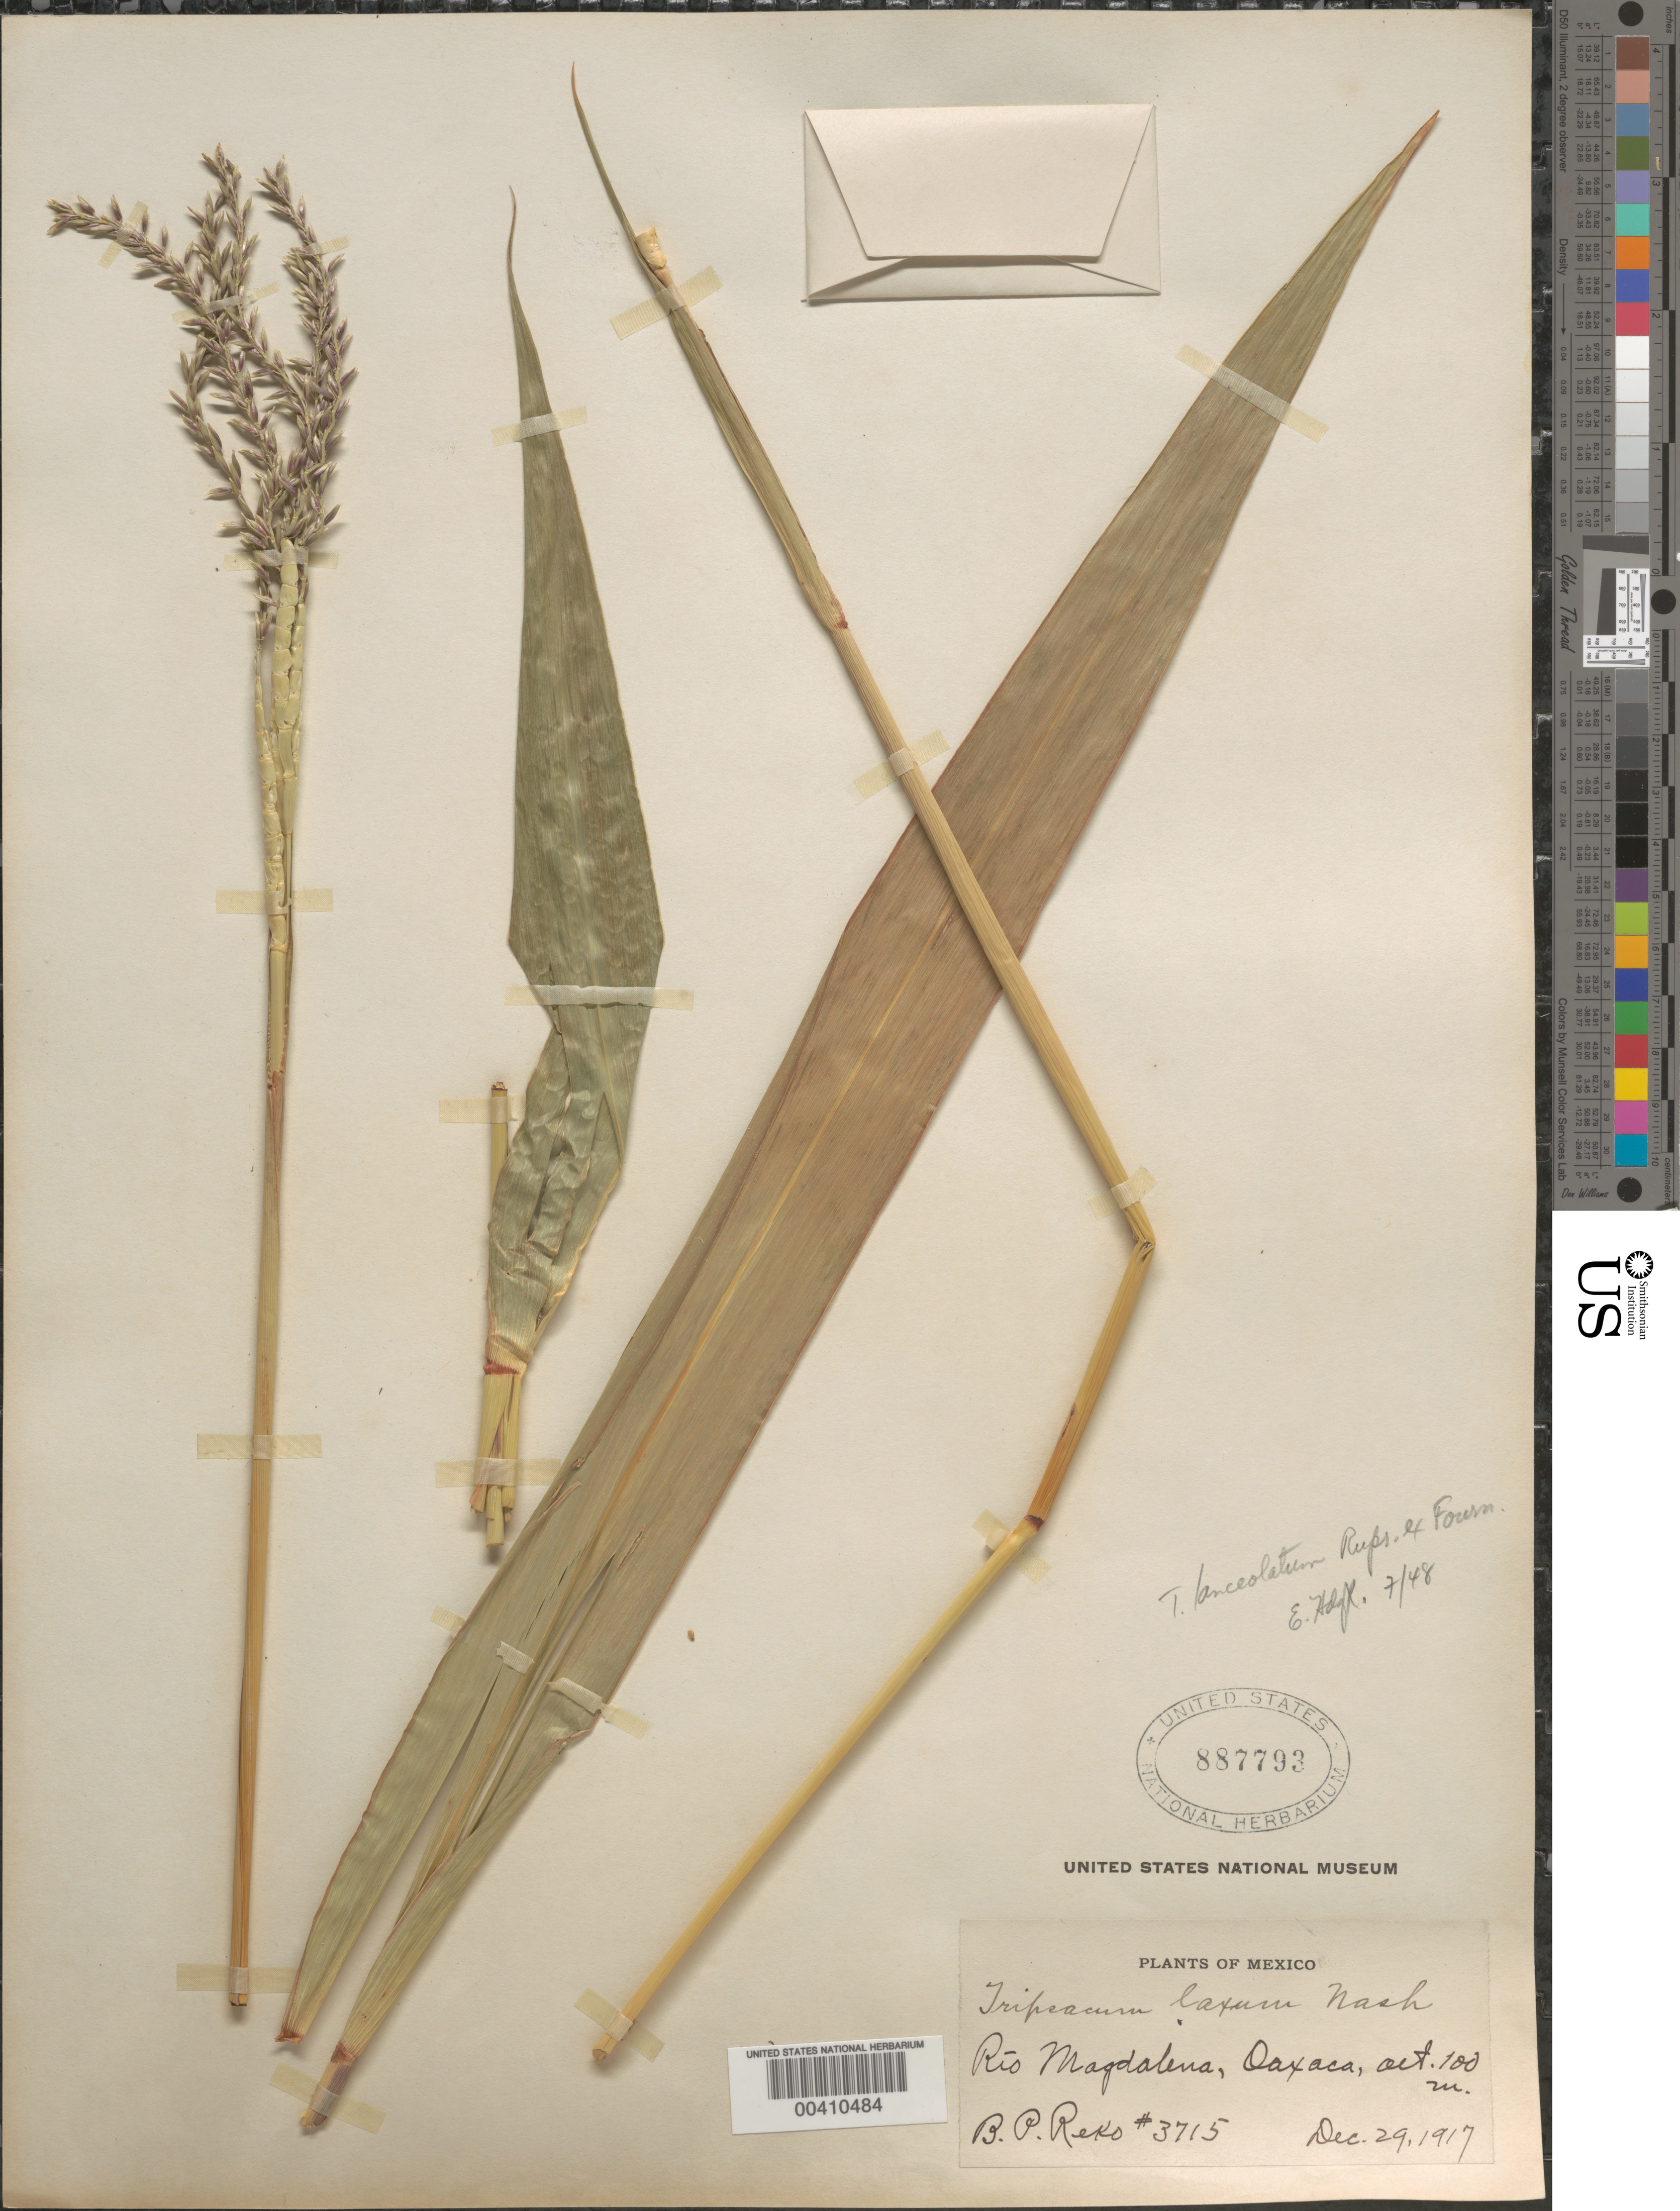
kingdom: Plantae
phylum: Tracheophyta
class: Liliopsida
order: Poales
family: Poaceae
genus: Tripsacum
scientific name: Tripsacum lanceolatum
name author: Rupr. ex E. Fourn.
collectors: B. P. Reko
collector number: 3715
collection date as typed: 29 Dec 1917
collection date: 1917-12-29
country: Mexico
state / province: Oaxaca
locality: R¡o Magdalena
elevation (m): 100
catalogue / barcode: US 887793